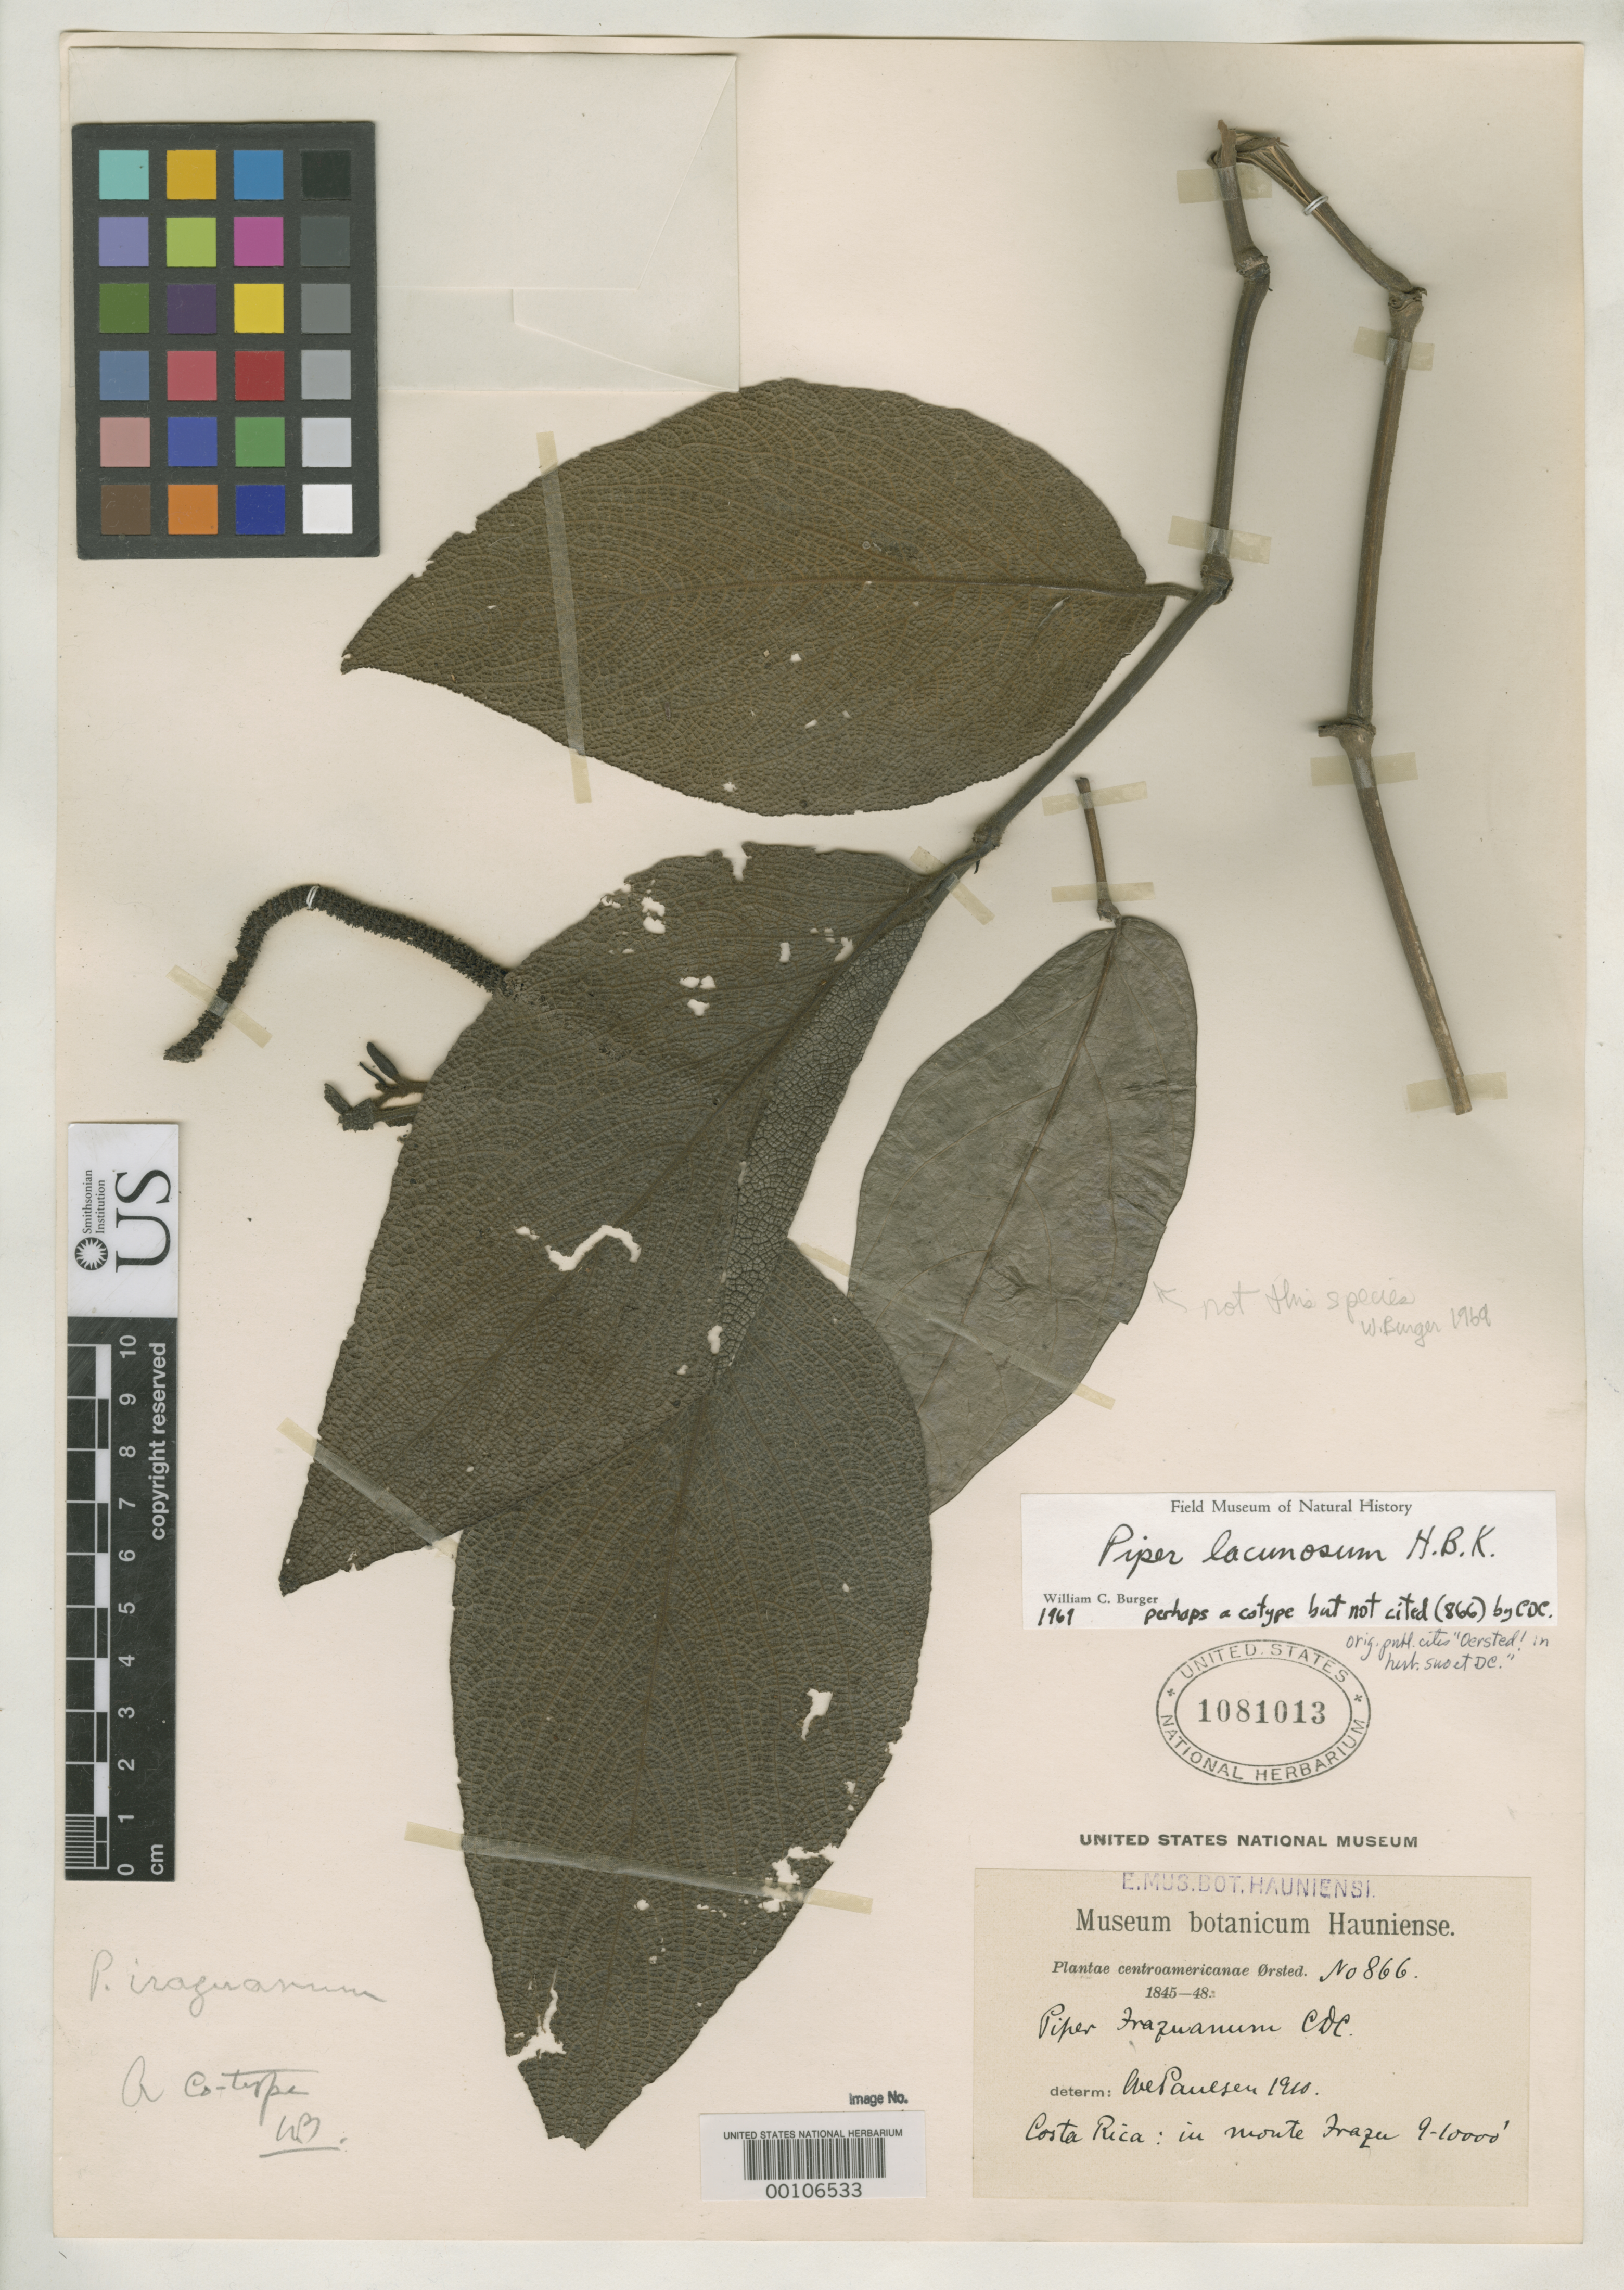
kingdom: Plantae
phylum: Tracheophyta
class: Magnoliopsida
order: Piperales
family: Piperaceae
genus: Piper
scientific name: Piper irazuanum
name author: C. DC.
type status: Possible Isotype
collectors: A. S. Oersted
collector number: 866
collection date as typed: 1845 to -- --- 1848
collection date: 1845/1848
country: Costa Rica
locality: Monte Irazu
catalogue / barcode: US 1081013